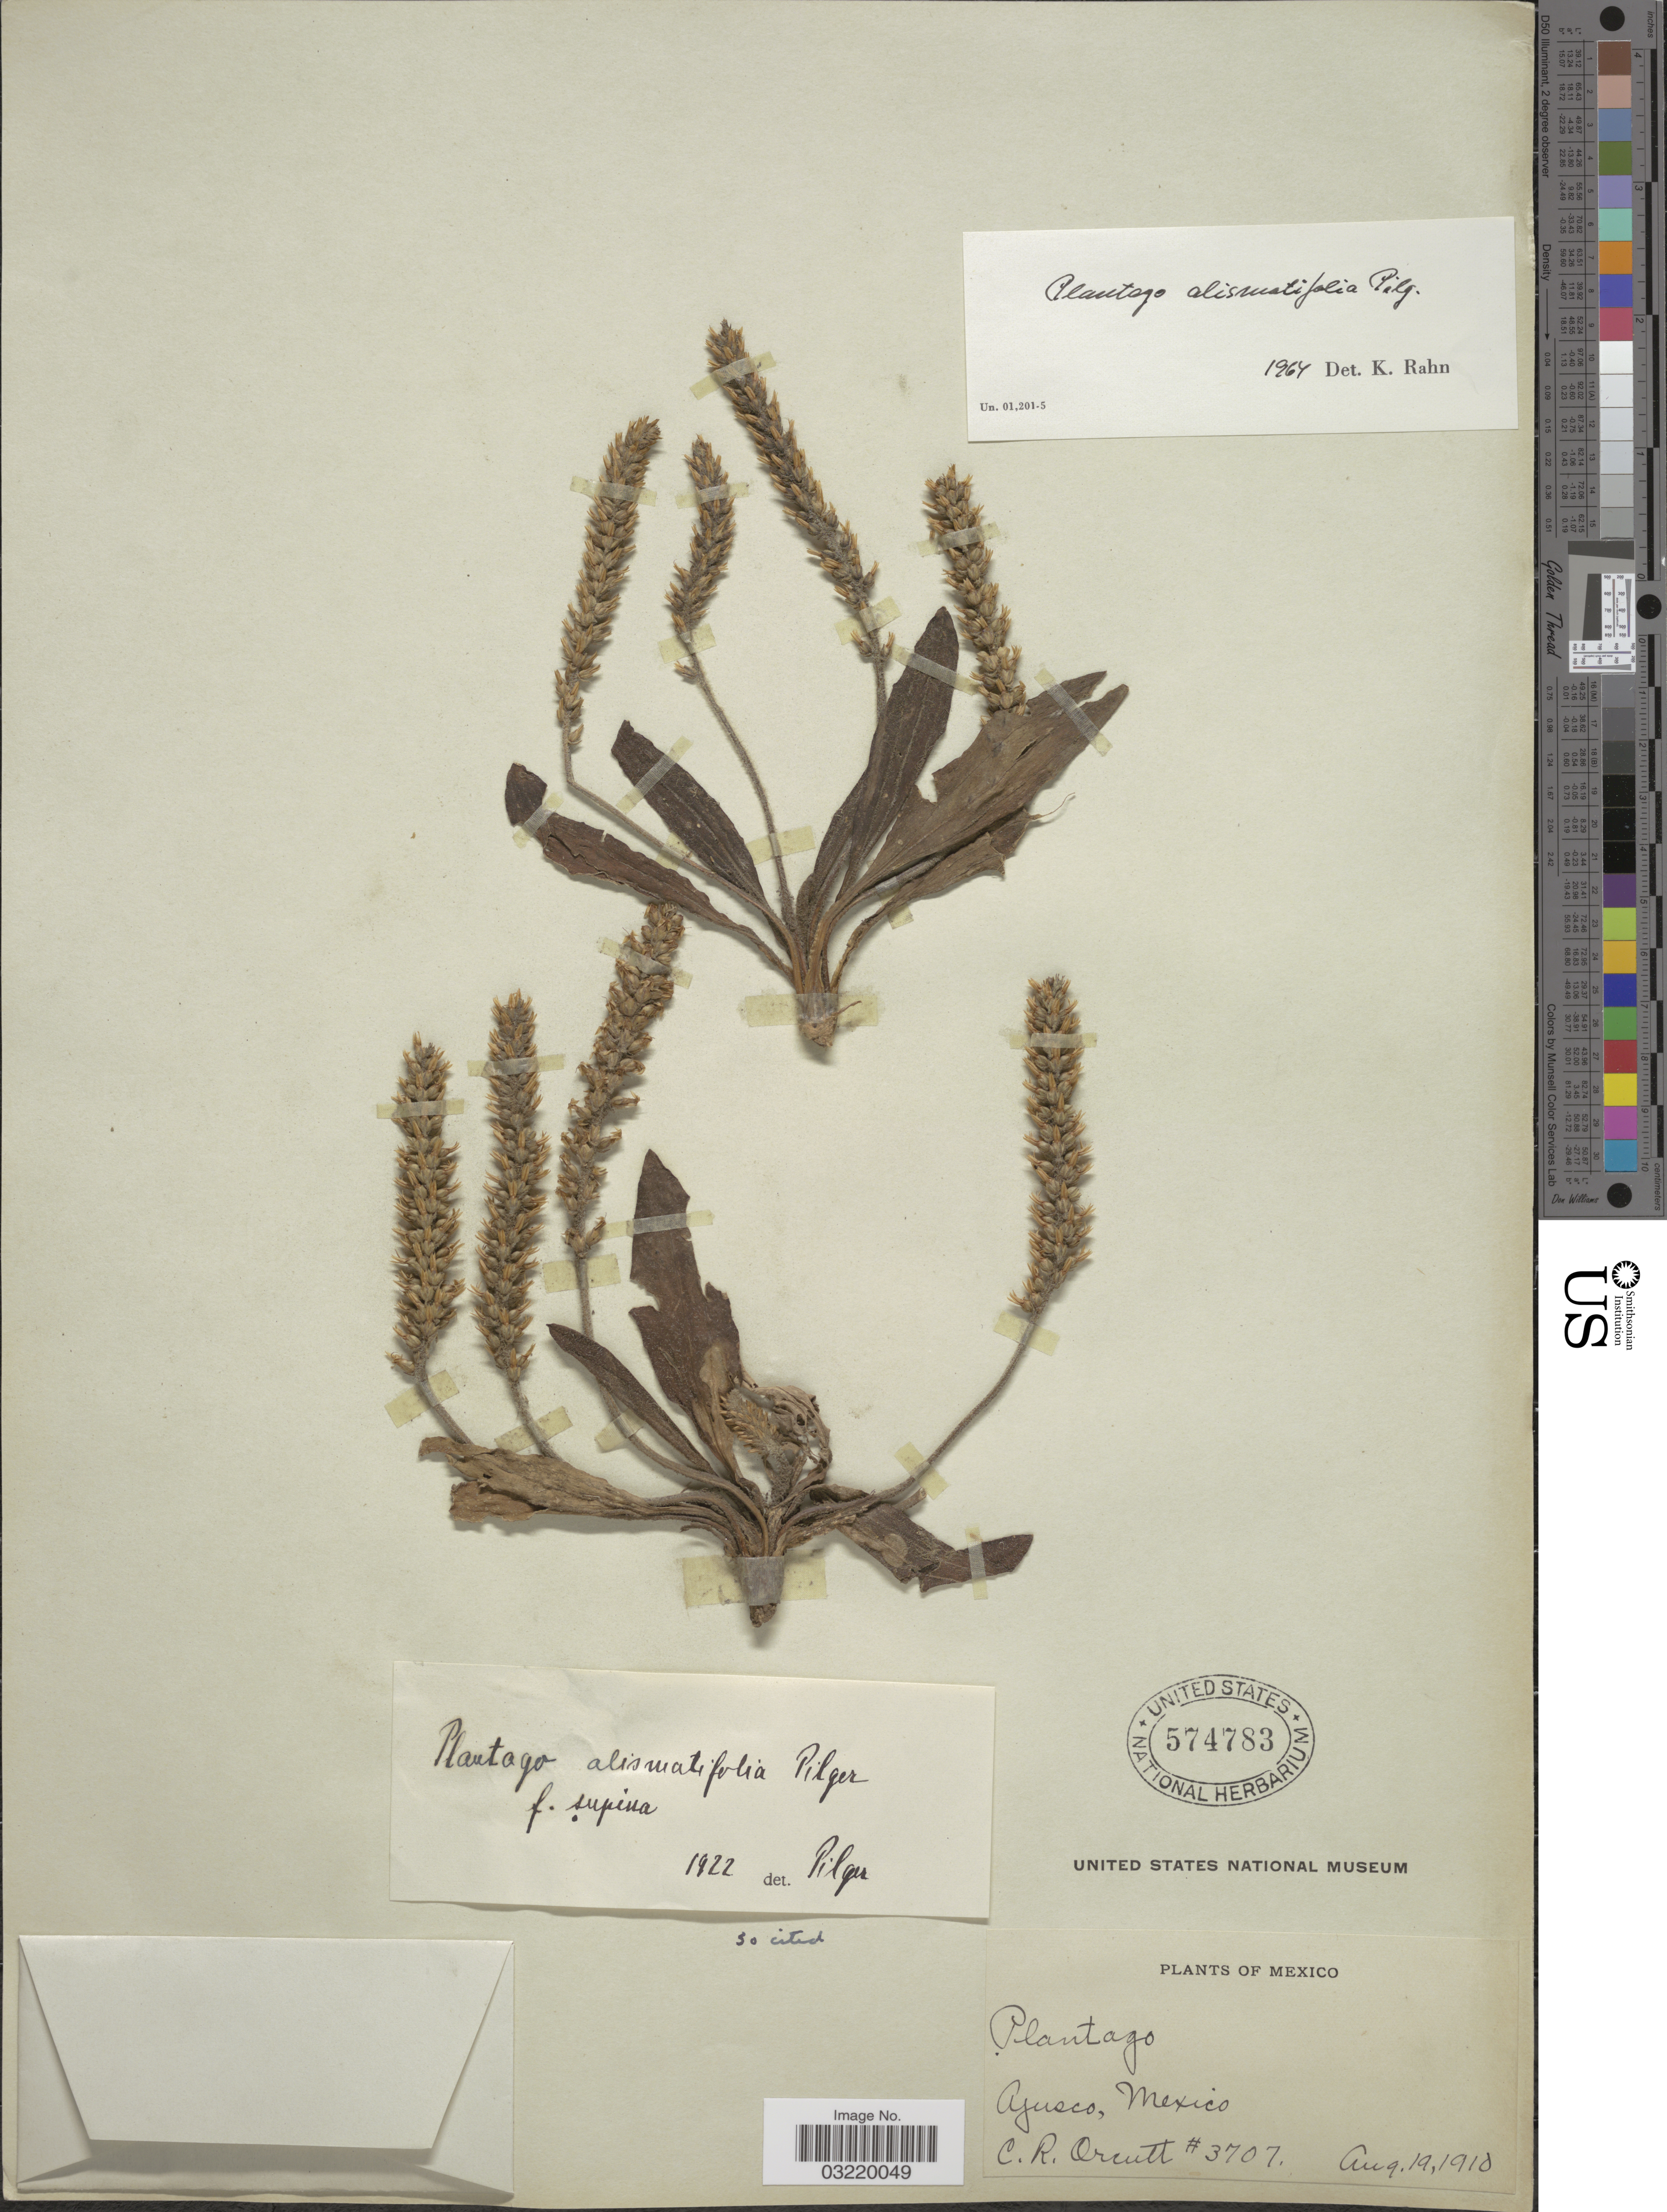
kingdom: Plantae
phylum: Tracheophyta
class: Magnoliopsida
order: Lamiales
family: Plantaginaceae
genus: Plantago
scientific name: Plantago alismatifolia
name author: Pilg.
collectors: C. R. Orcutt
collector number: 3707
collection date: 1910-08-19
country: Mexico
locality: Ajusco.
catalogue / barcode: US 574783